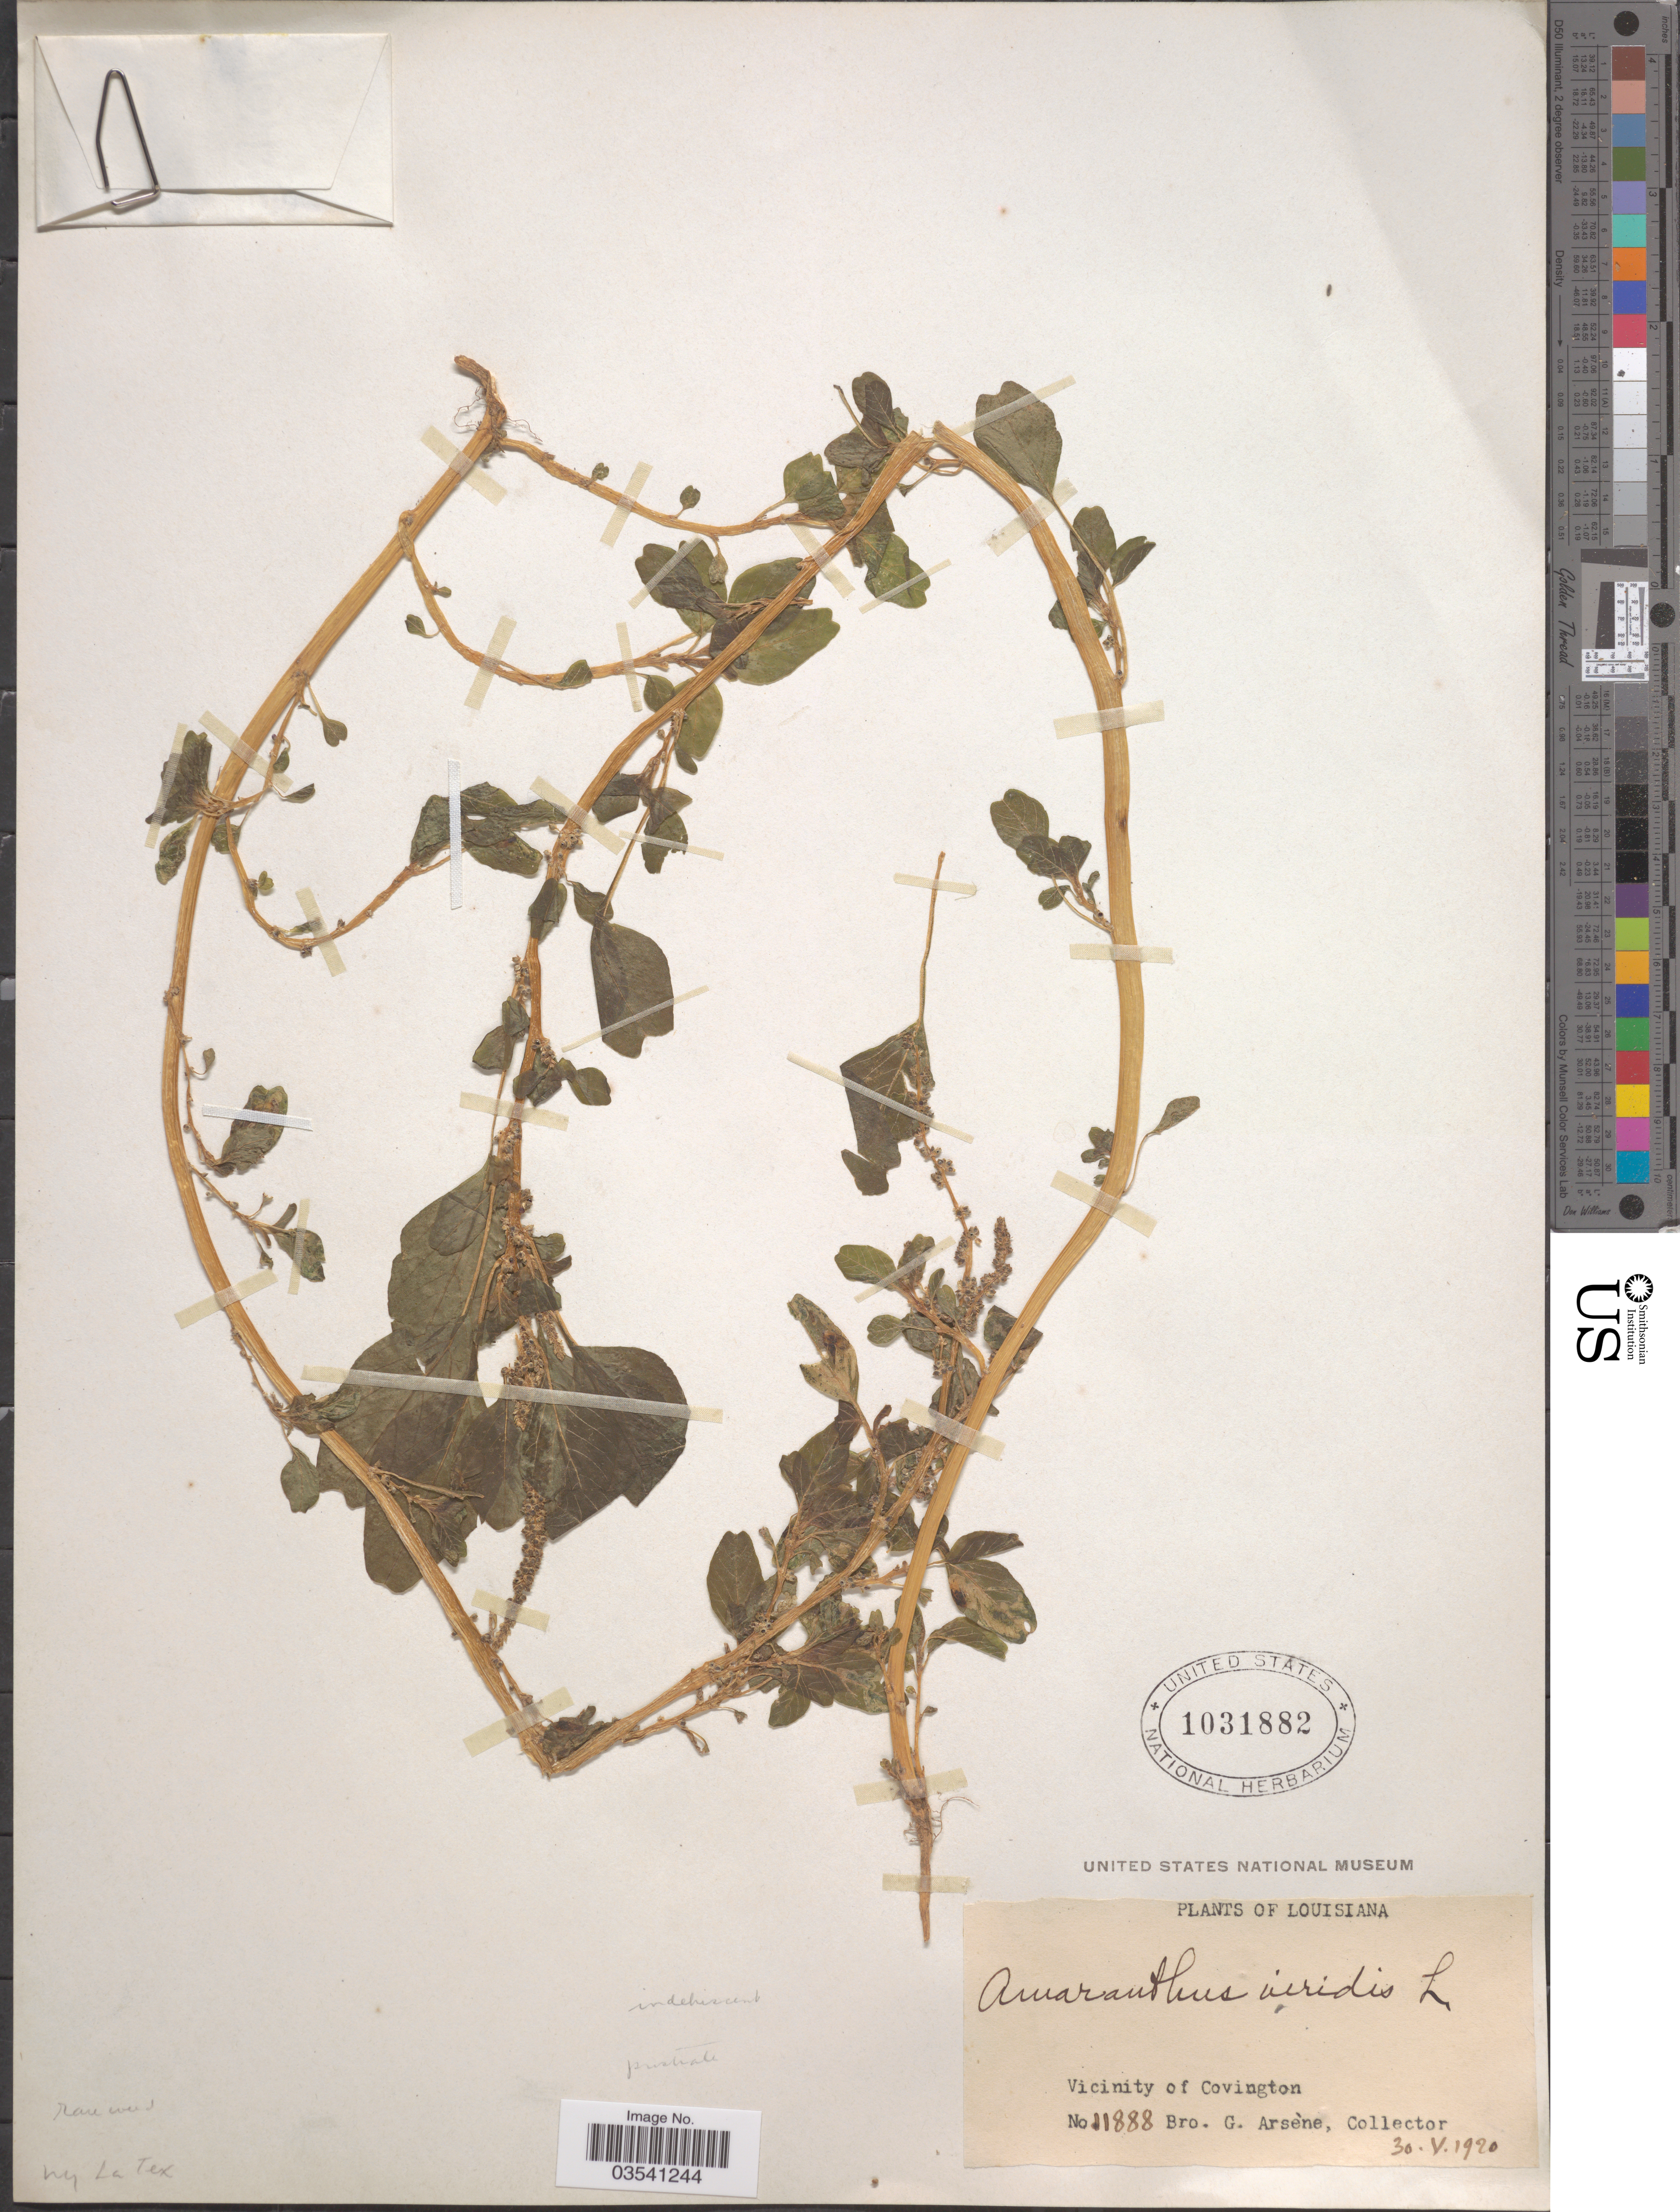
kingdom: Plantae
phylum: Tracheophyta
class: Magnoliopsida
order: Caryophyllales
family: Amaranthaceae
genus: Amaranthus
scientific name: Amaranthus viridis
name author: L.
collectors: Bro. G. Arsène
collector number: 11888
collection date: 1920-05-30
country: United States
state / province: Louisiana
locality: Vicinity of Covington.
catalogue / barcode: US 1031882